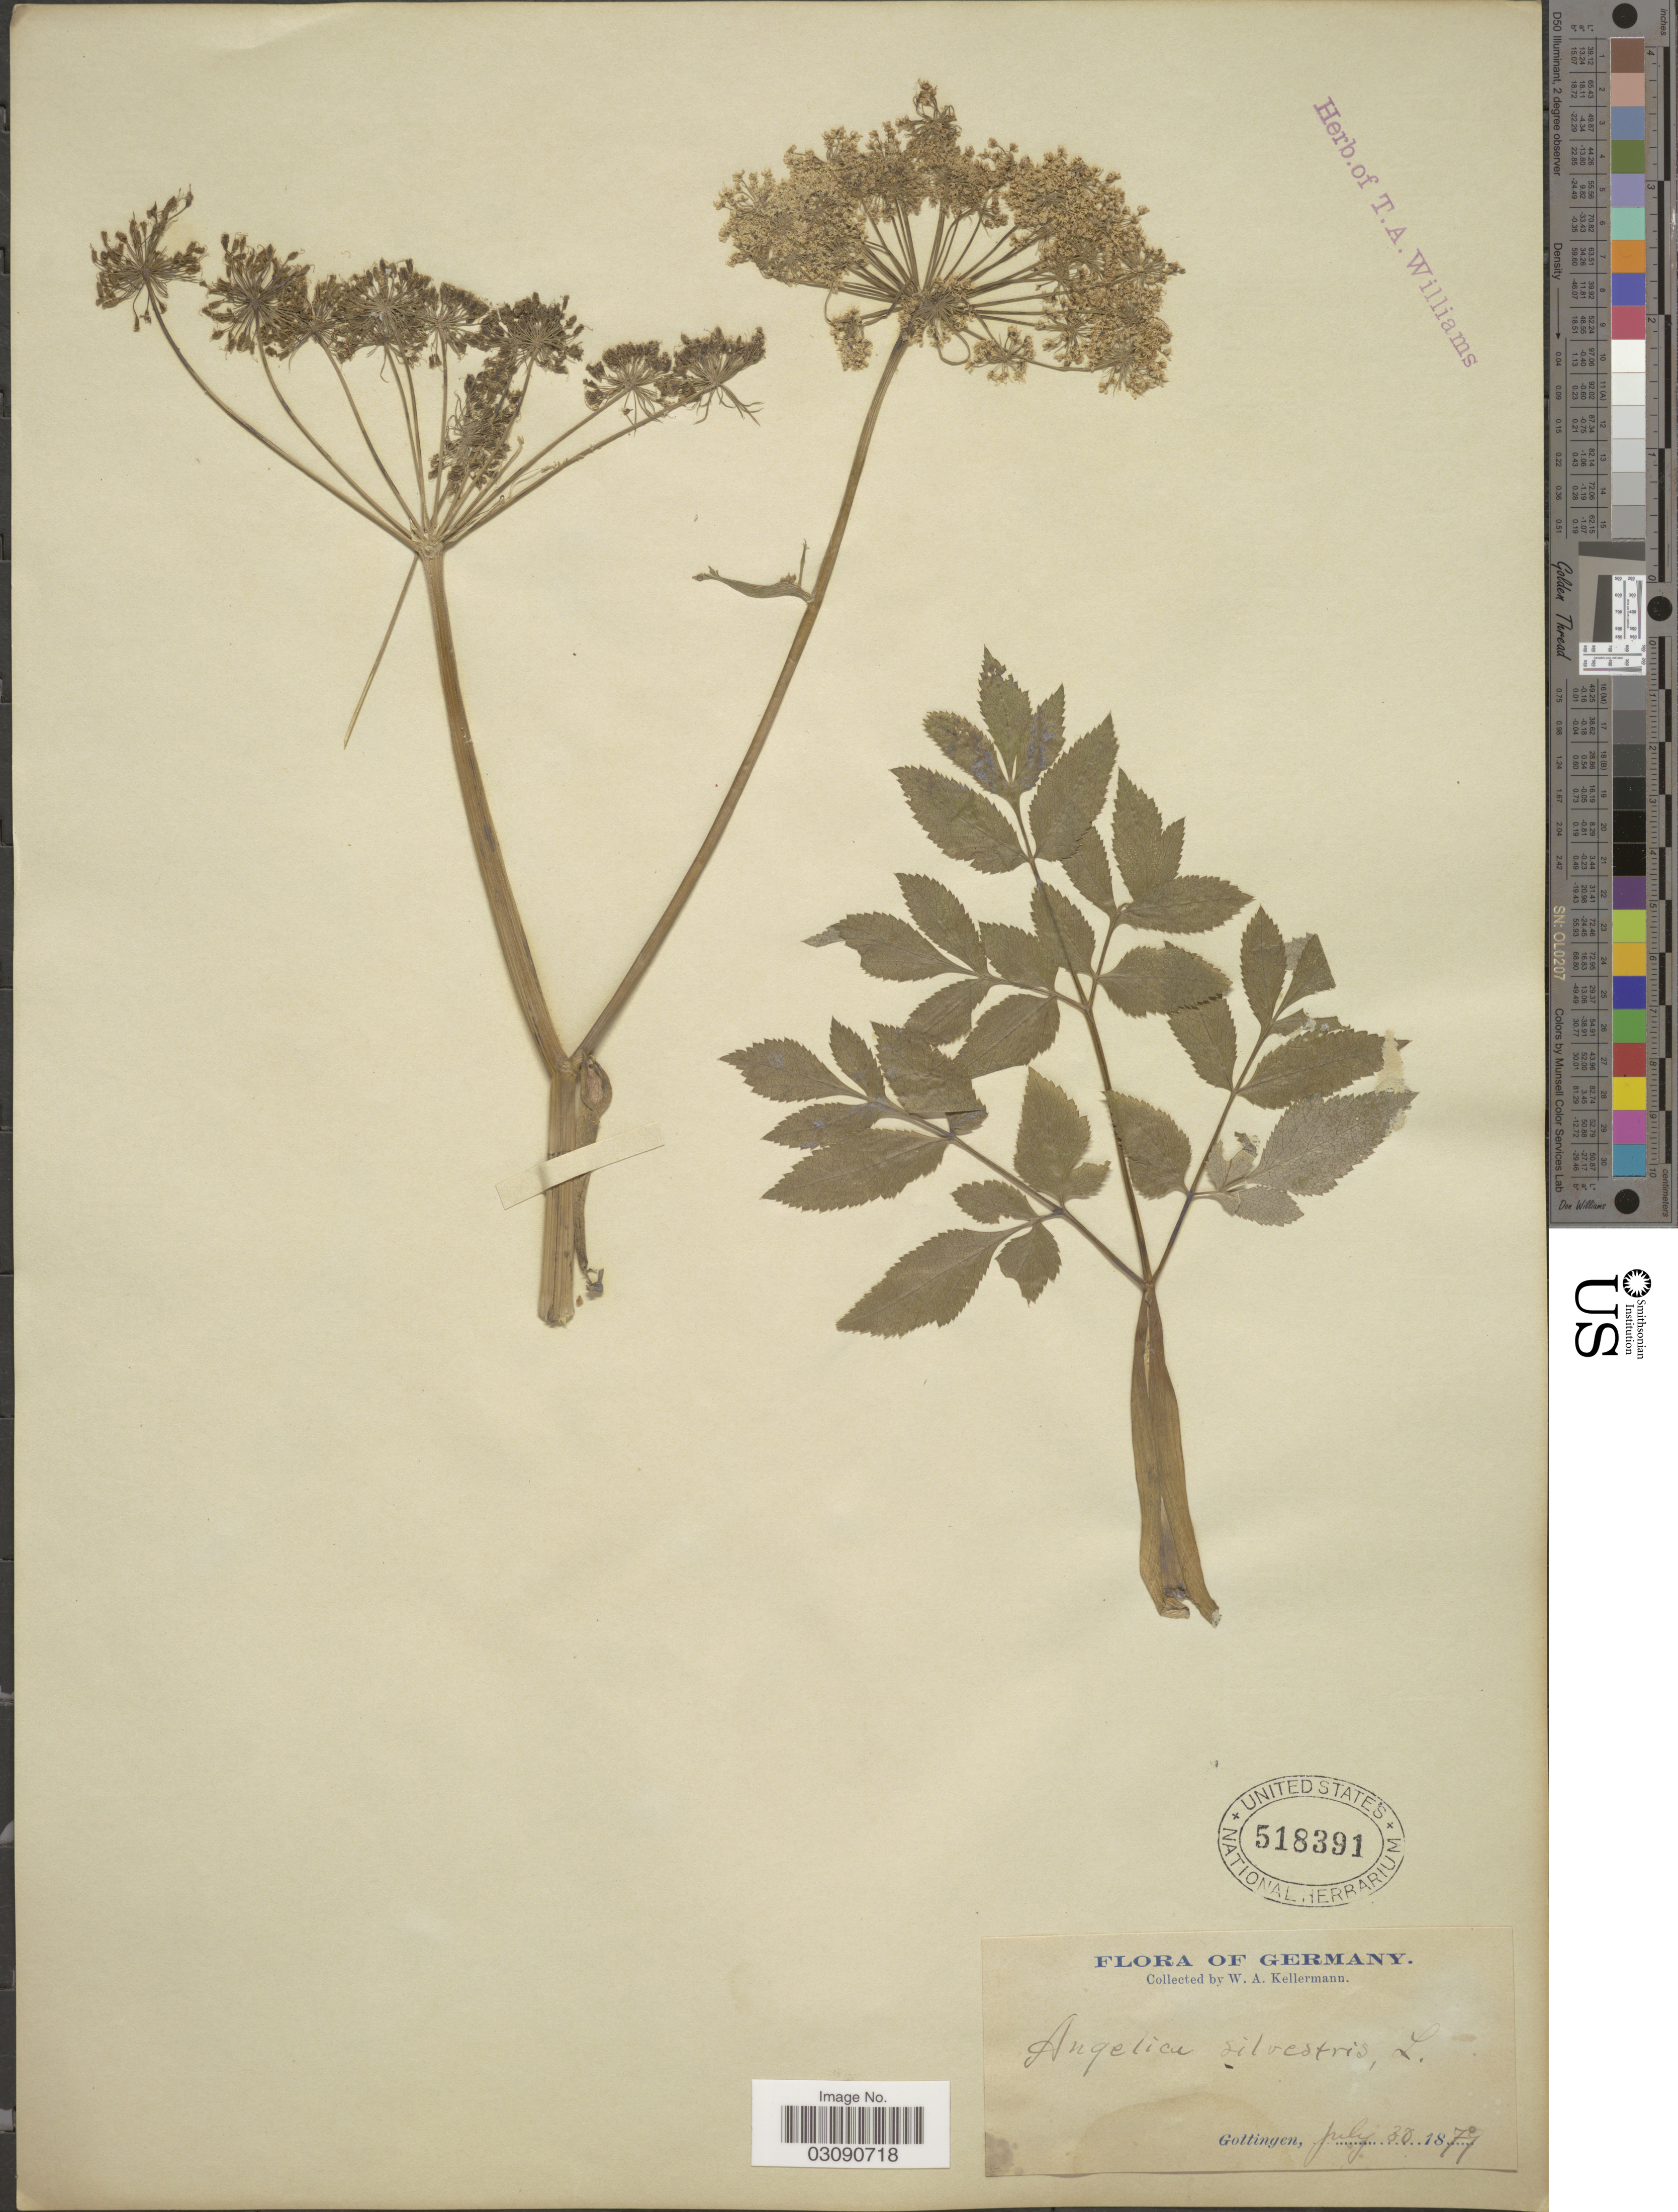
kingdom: Plantae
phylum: Tracheophyta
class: Magnoliopsida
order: Apiales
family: Apiaceae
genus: Angelica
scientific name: Angelica sylvestris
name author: L.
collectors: W. Kellerman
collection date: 1879-07-30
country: Germany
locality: Gottingen.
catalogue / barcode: US 518391